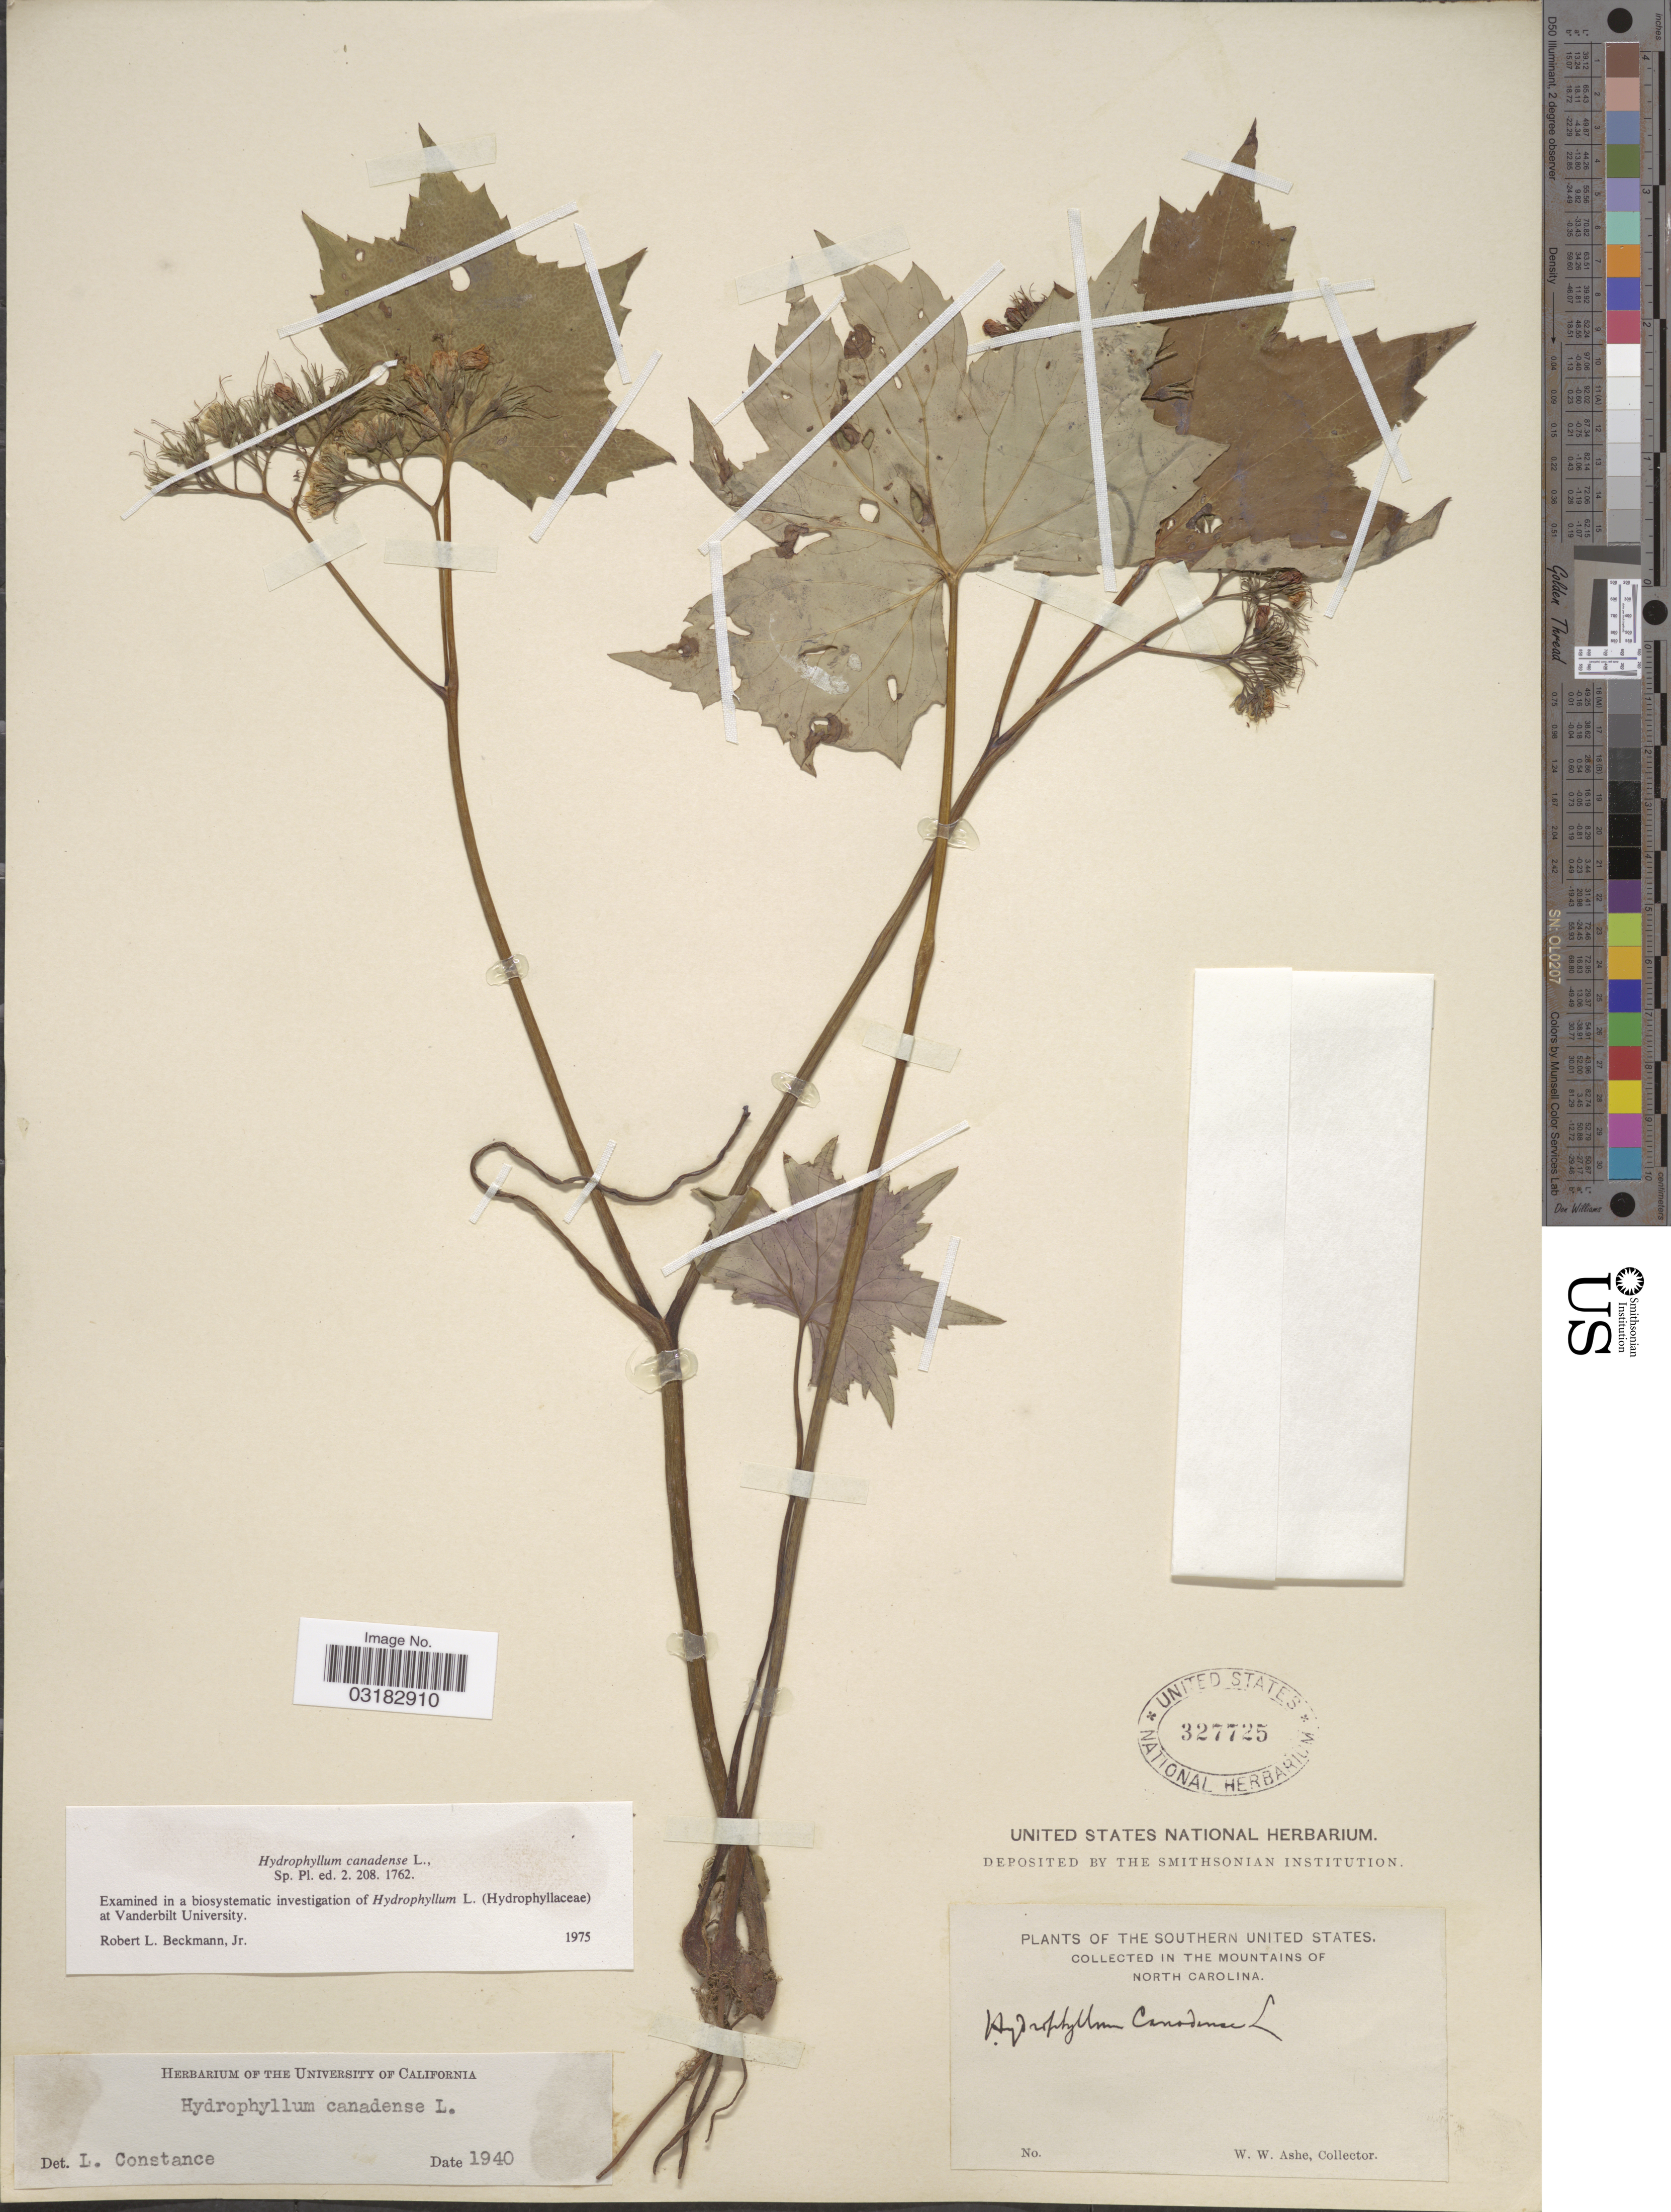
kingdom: Plantae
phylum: Tracheophyta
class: Magnoliopsida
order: Boraginales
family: Hydrophyllaceae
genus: Hydrophyllum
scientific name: Hydrophyllum canadense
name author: L.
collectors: W. W. Ashe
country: United States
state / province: North Carolina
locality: Southern United States In the mountains of North Carolina.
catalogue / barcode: US 327725